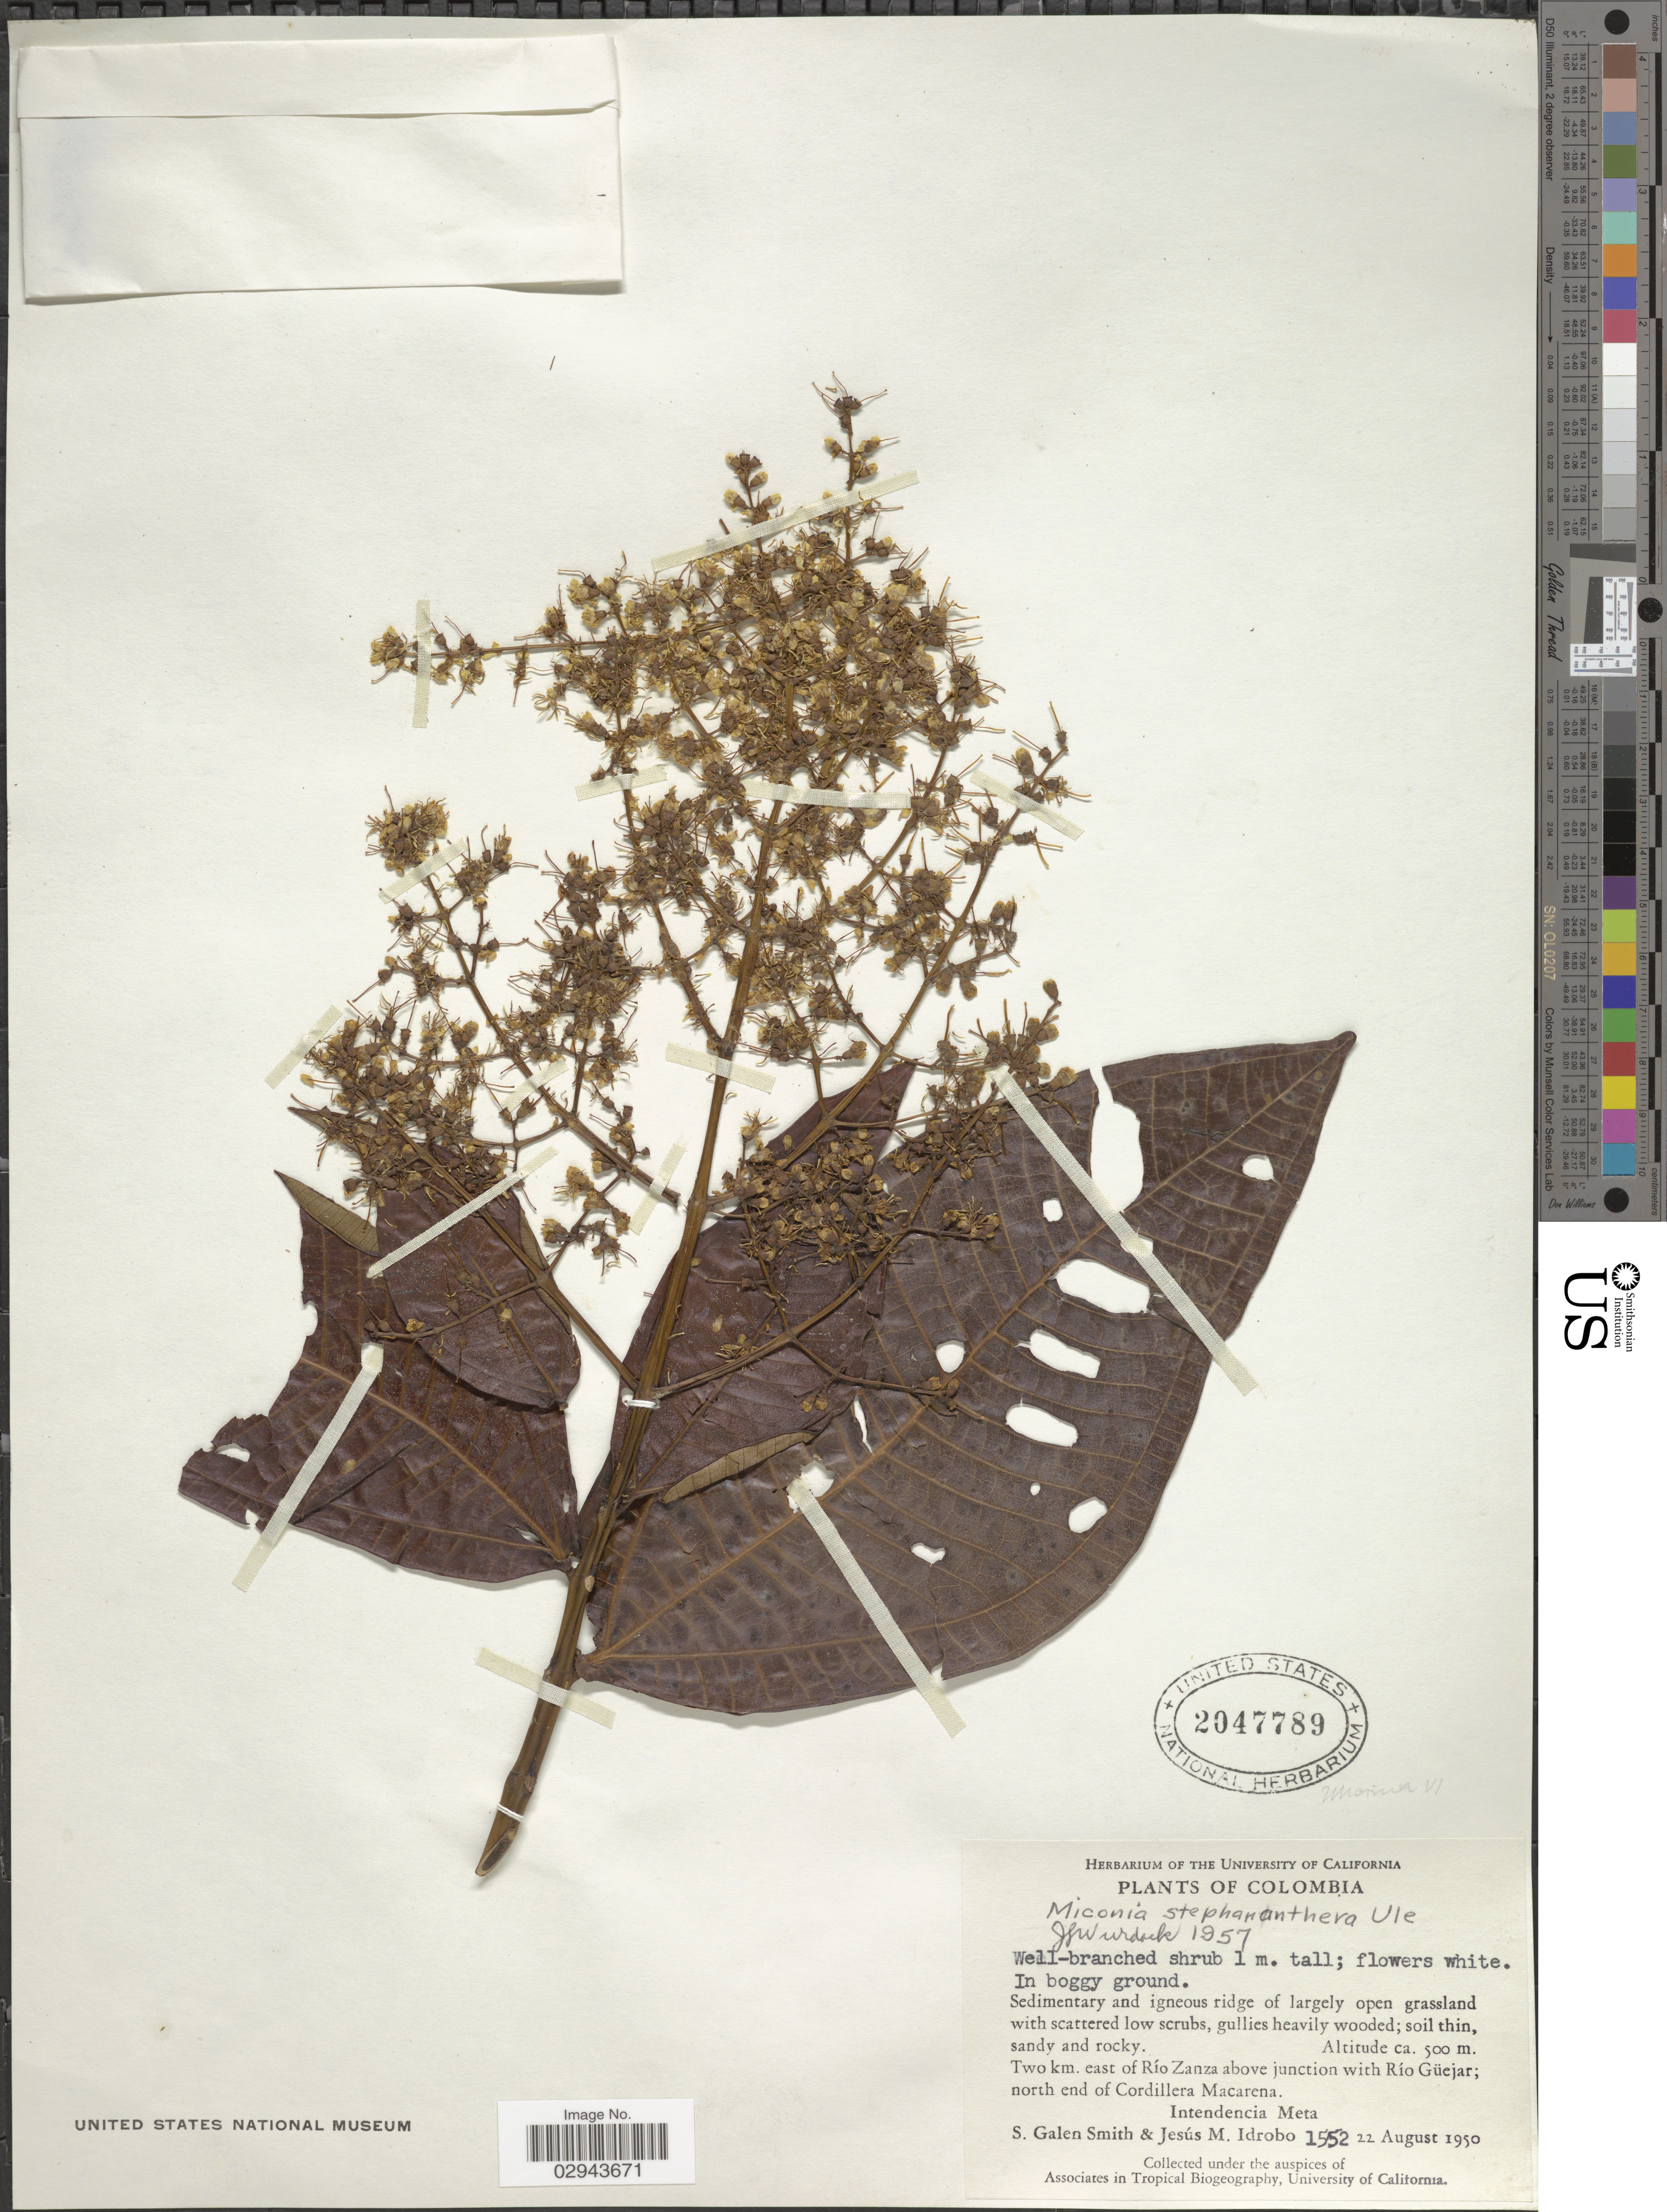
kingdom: Plantae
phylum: Tracheophyta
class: Magnoliopsida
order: Myrtales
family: Melastomataceae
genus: Miconia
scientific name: Miconia stephananthera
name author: Ule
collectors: S. G. Smith & J. M. Idrobo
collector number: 1552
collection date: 1950-08-22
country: Colombia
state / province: Meta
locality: Two km. east of Río Zanza above junction with Río Güejar; north end of Cordillera Macarena. Intendencia Meta.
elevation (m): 500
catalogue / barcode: US 2047789